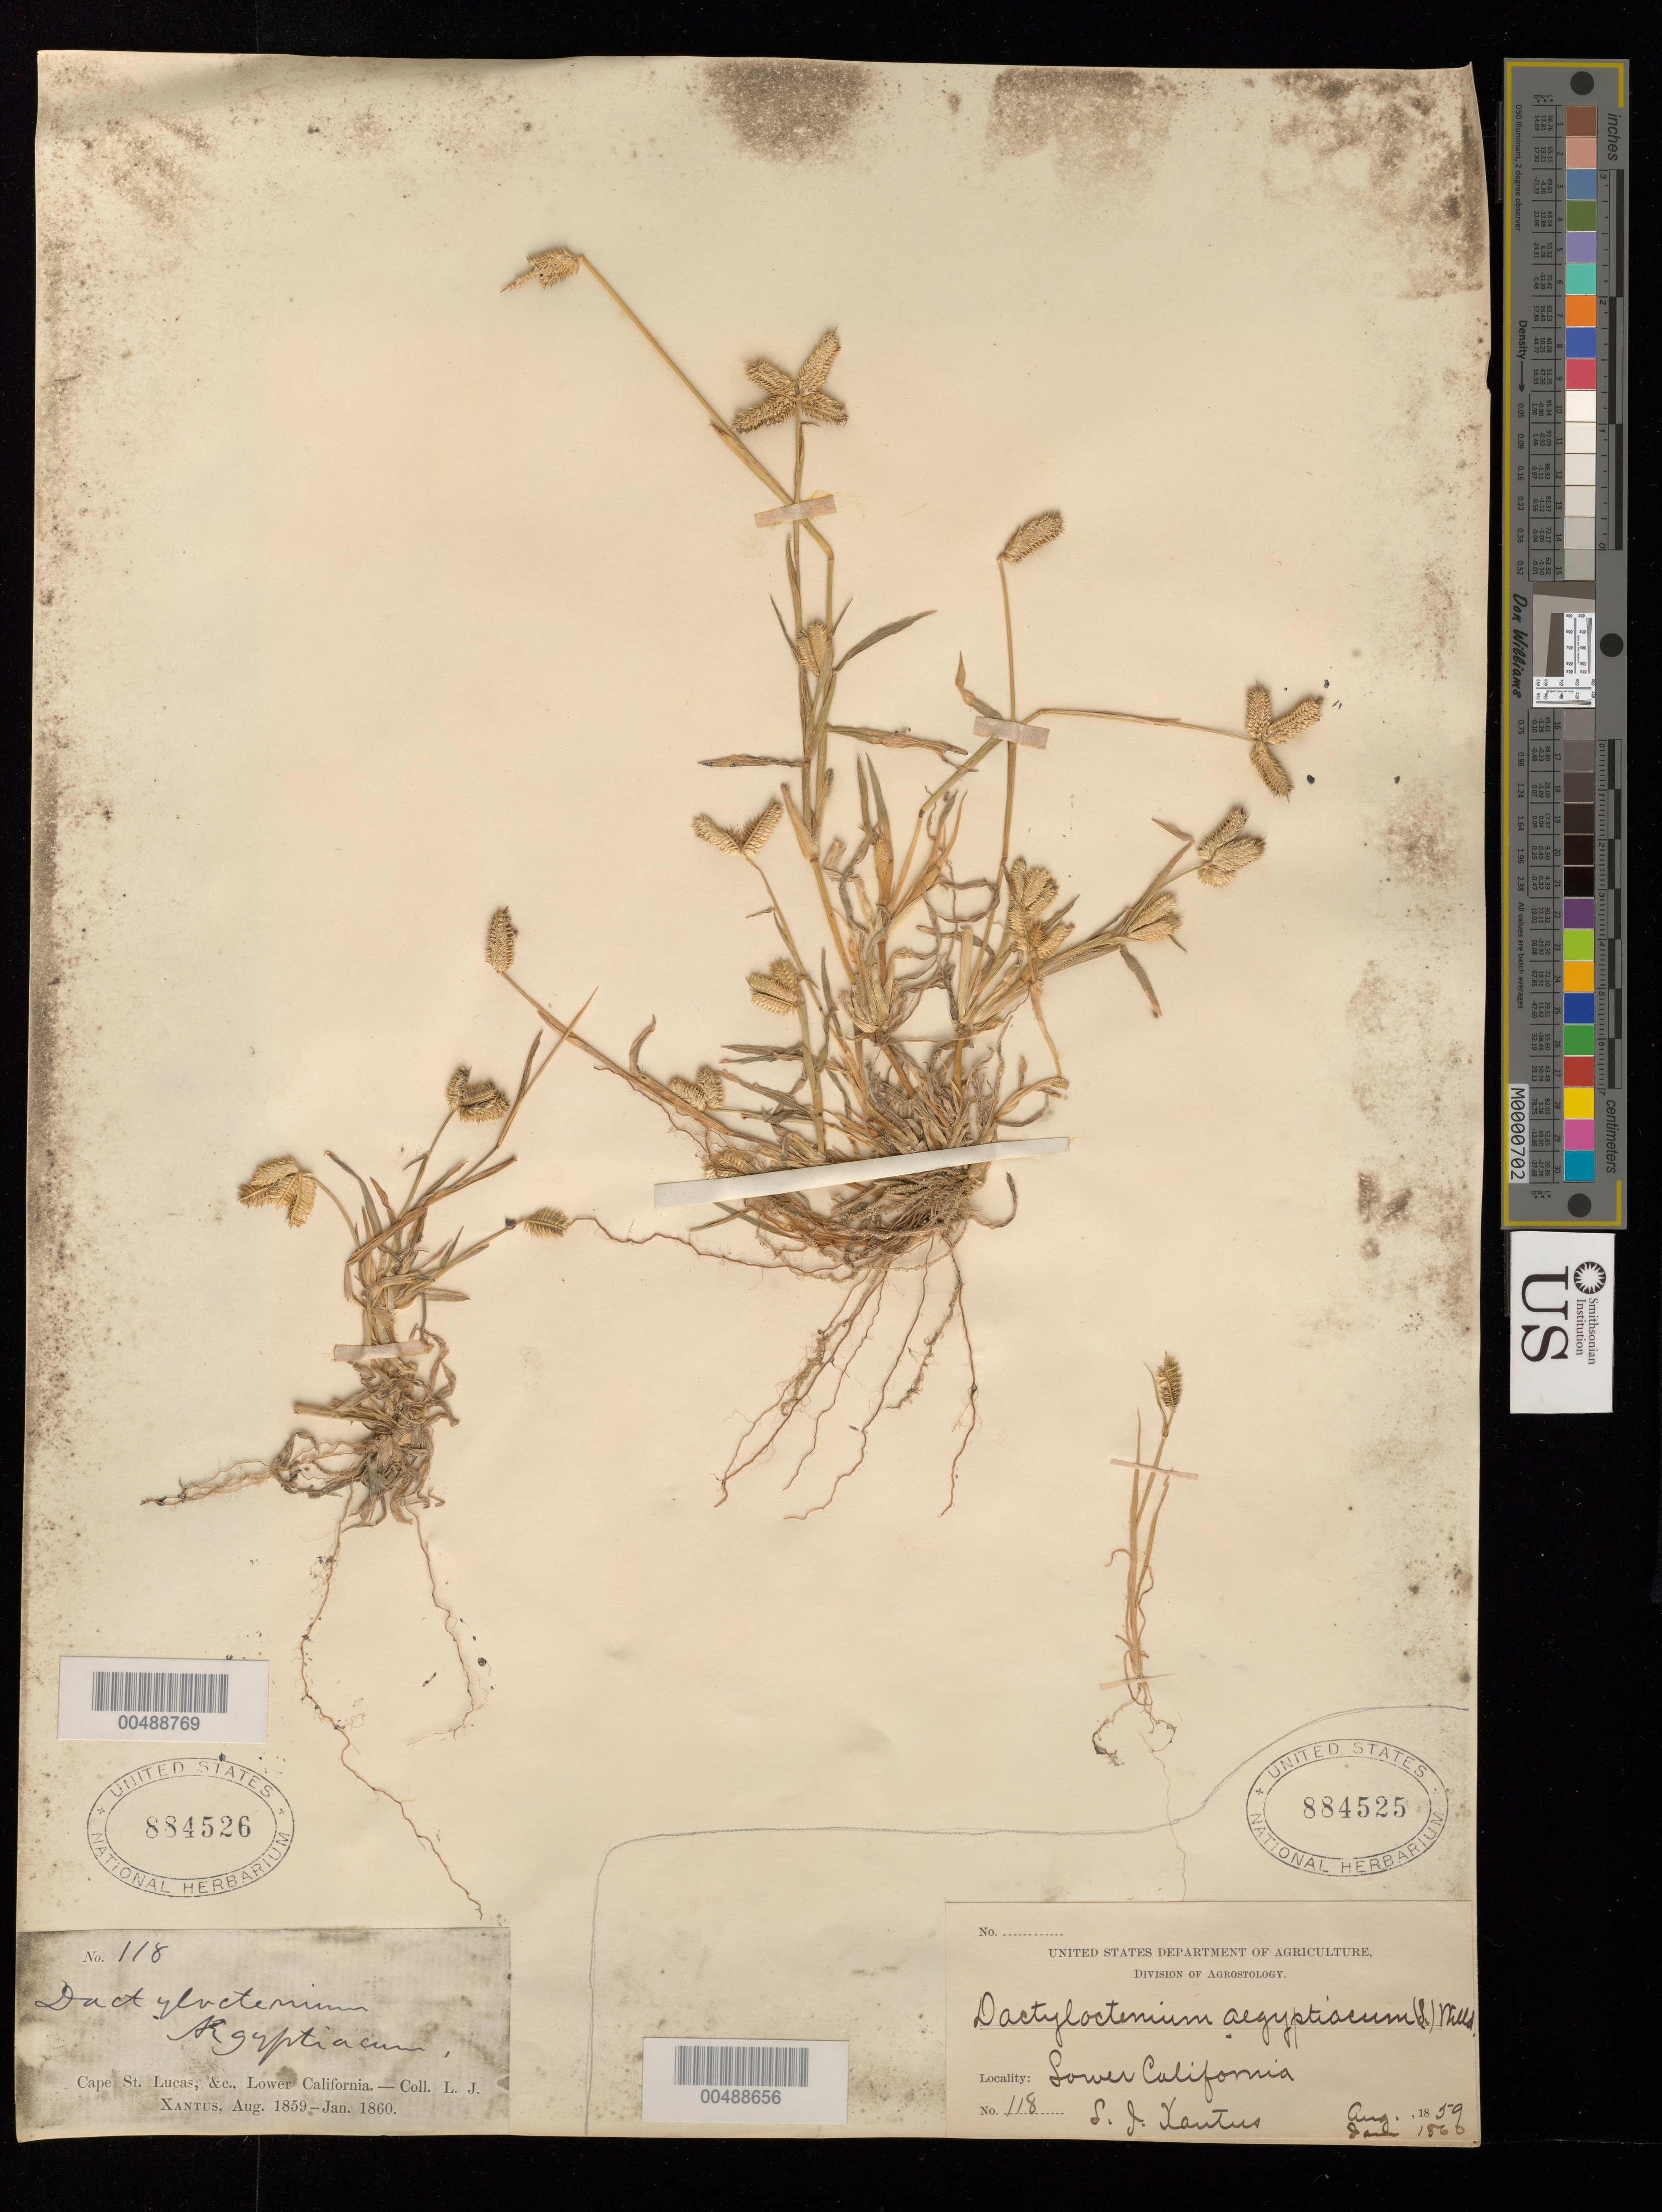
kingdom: Plantae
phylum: Tracheophyta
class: Liliopsida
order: Poales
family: Poaceae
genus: Dactyloctenium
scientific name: Dactyloctenium aegyptium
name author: (L.) Willd.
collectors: L. J. Xantus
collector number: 118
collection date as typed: Aug 1859 to Jan 1860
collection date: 1859-08/1860-01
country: Mexico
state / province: Baja California Sur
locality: Cape St. Lucas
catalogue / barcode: US 884526